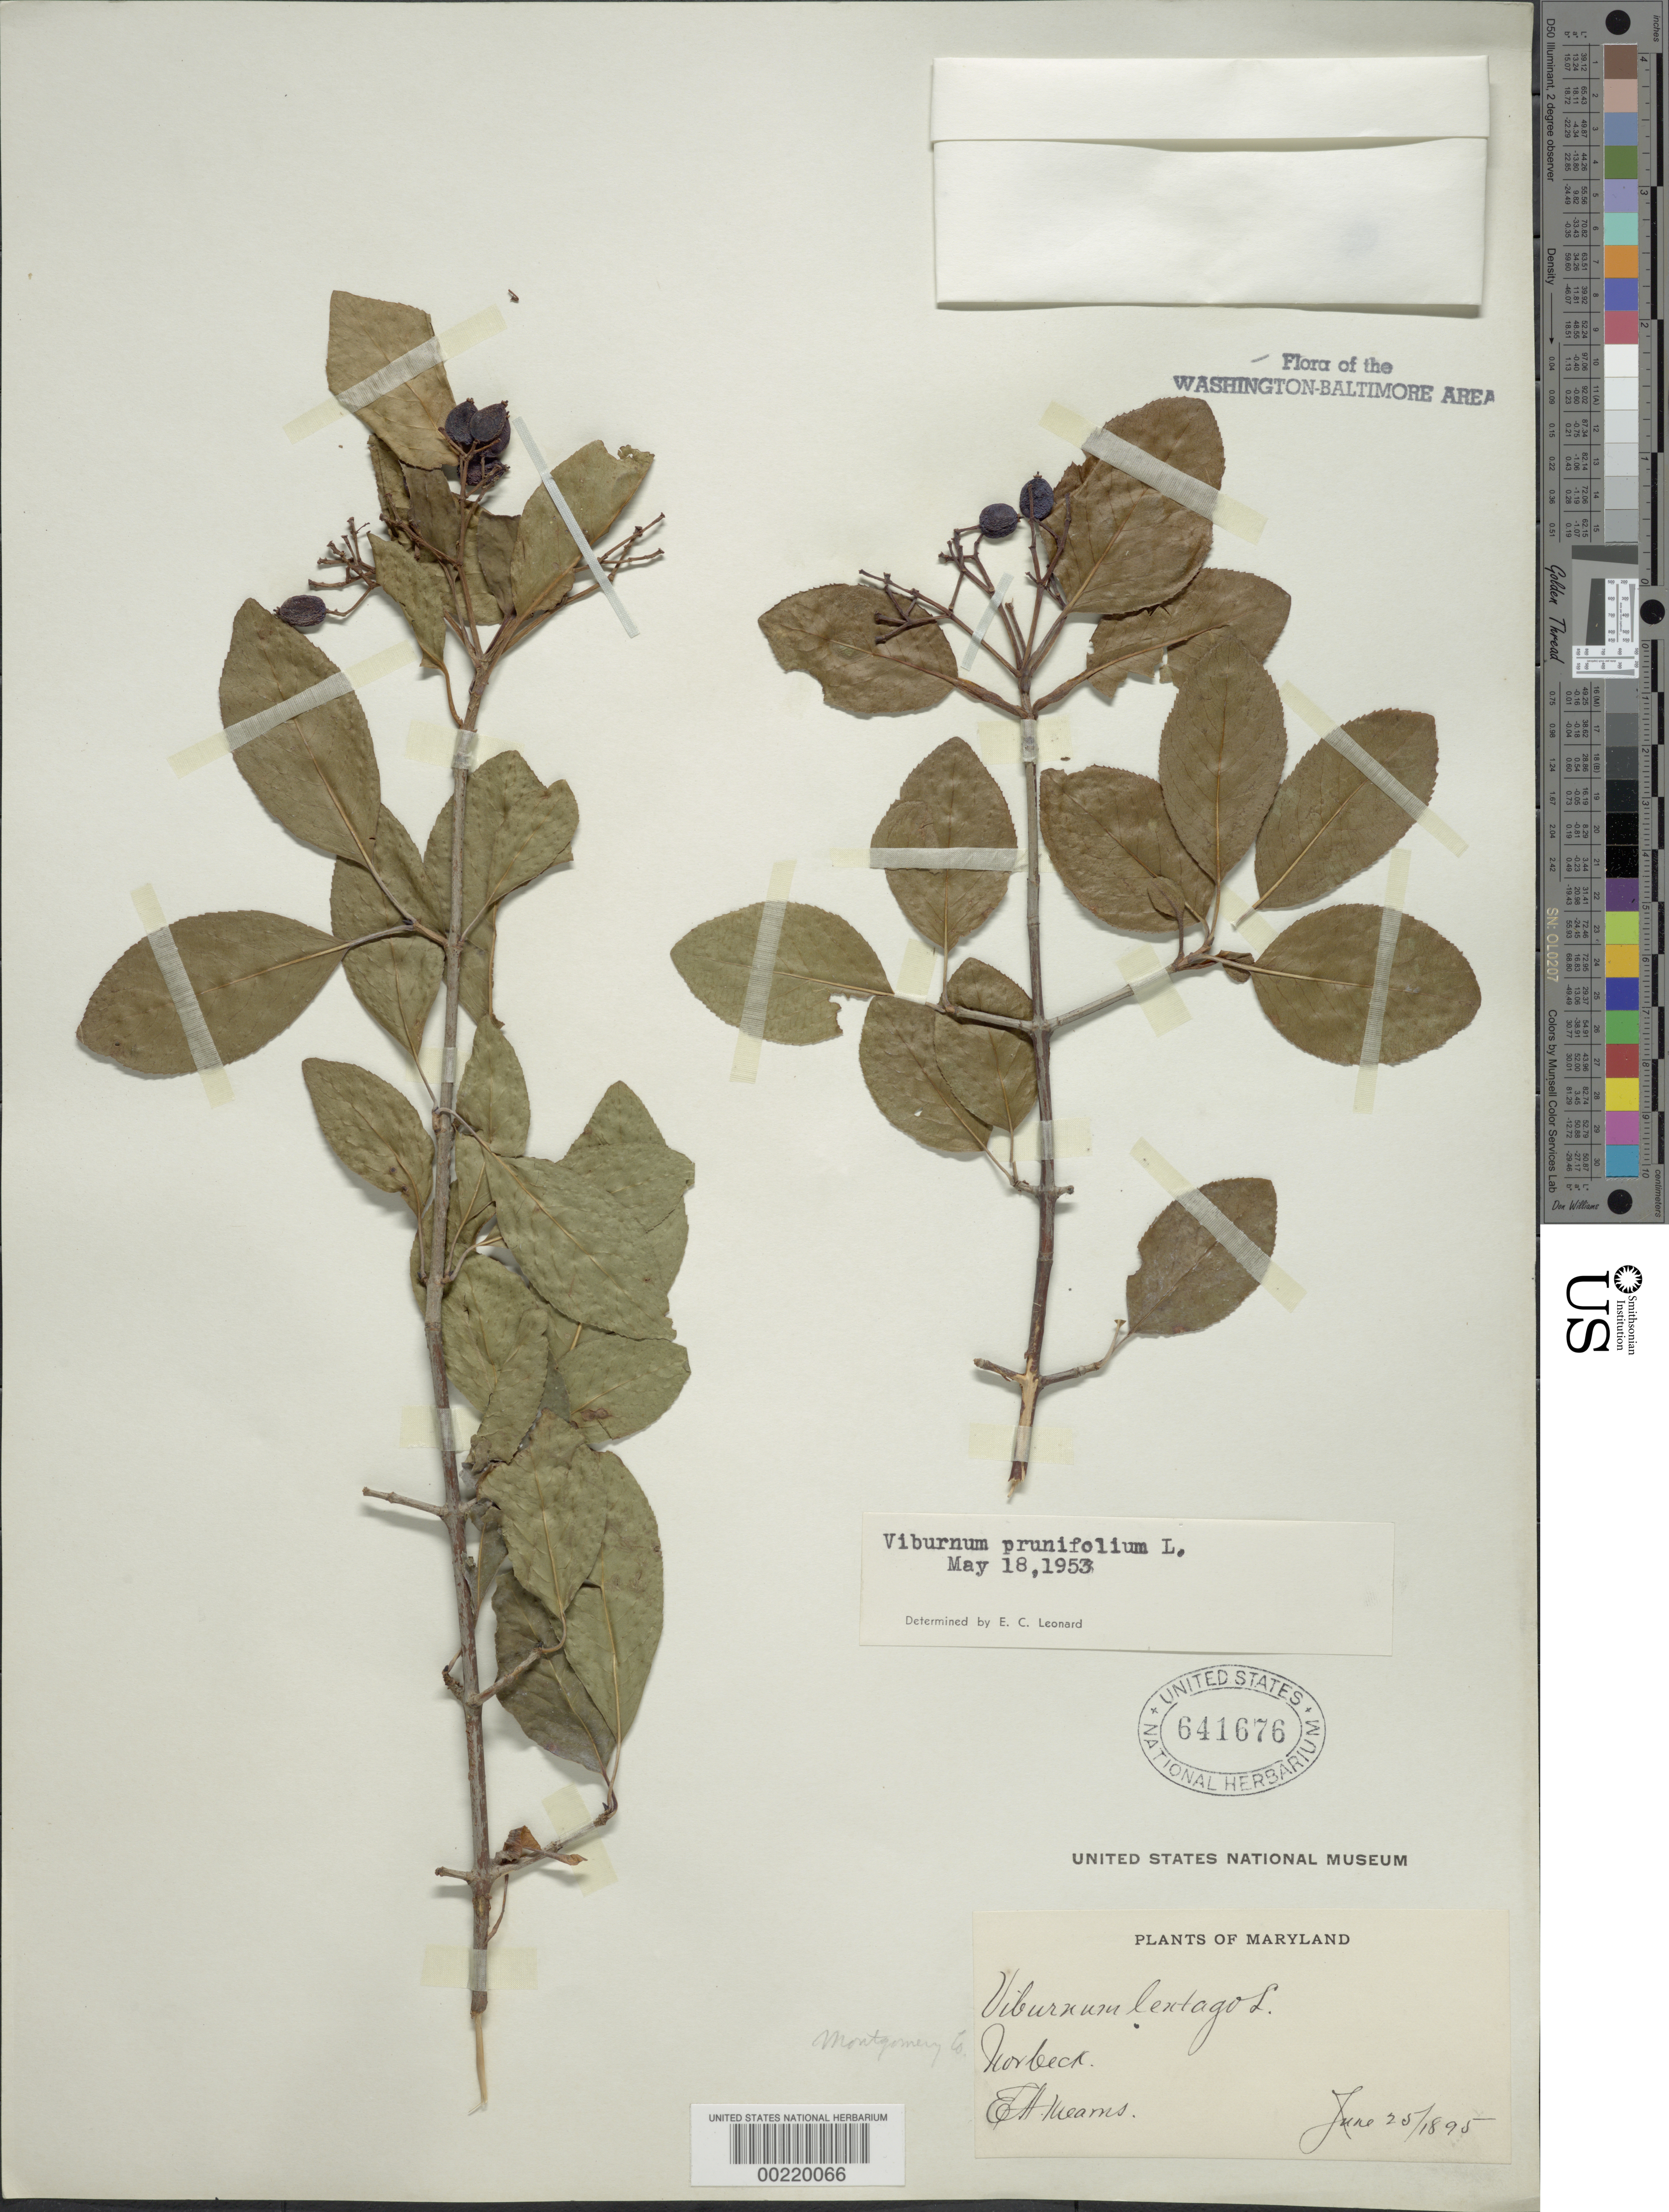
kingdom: Plantae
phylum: Tracheophyta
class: Magnoliopsida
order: Dipsacales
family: Viburnaceae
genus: Viburnum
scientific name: Viburnum prunifolium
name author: L.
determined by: Leonard, Emery C., (US)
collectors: E. A. Mearns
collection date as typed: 25 Jun 1895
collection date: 1895-06-25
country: United States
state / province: Maryland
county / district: Montgomery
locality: Norbeck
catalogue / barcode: US 641676